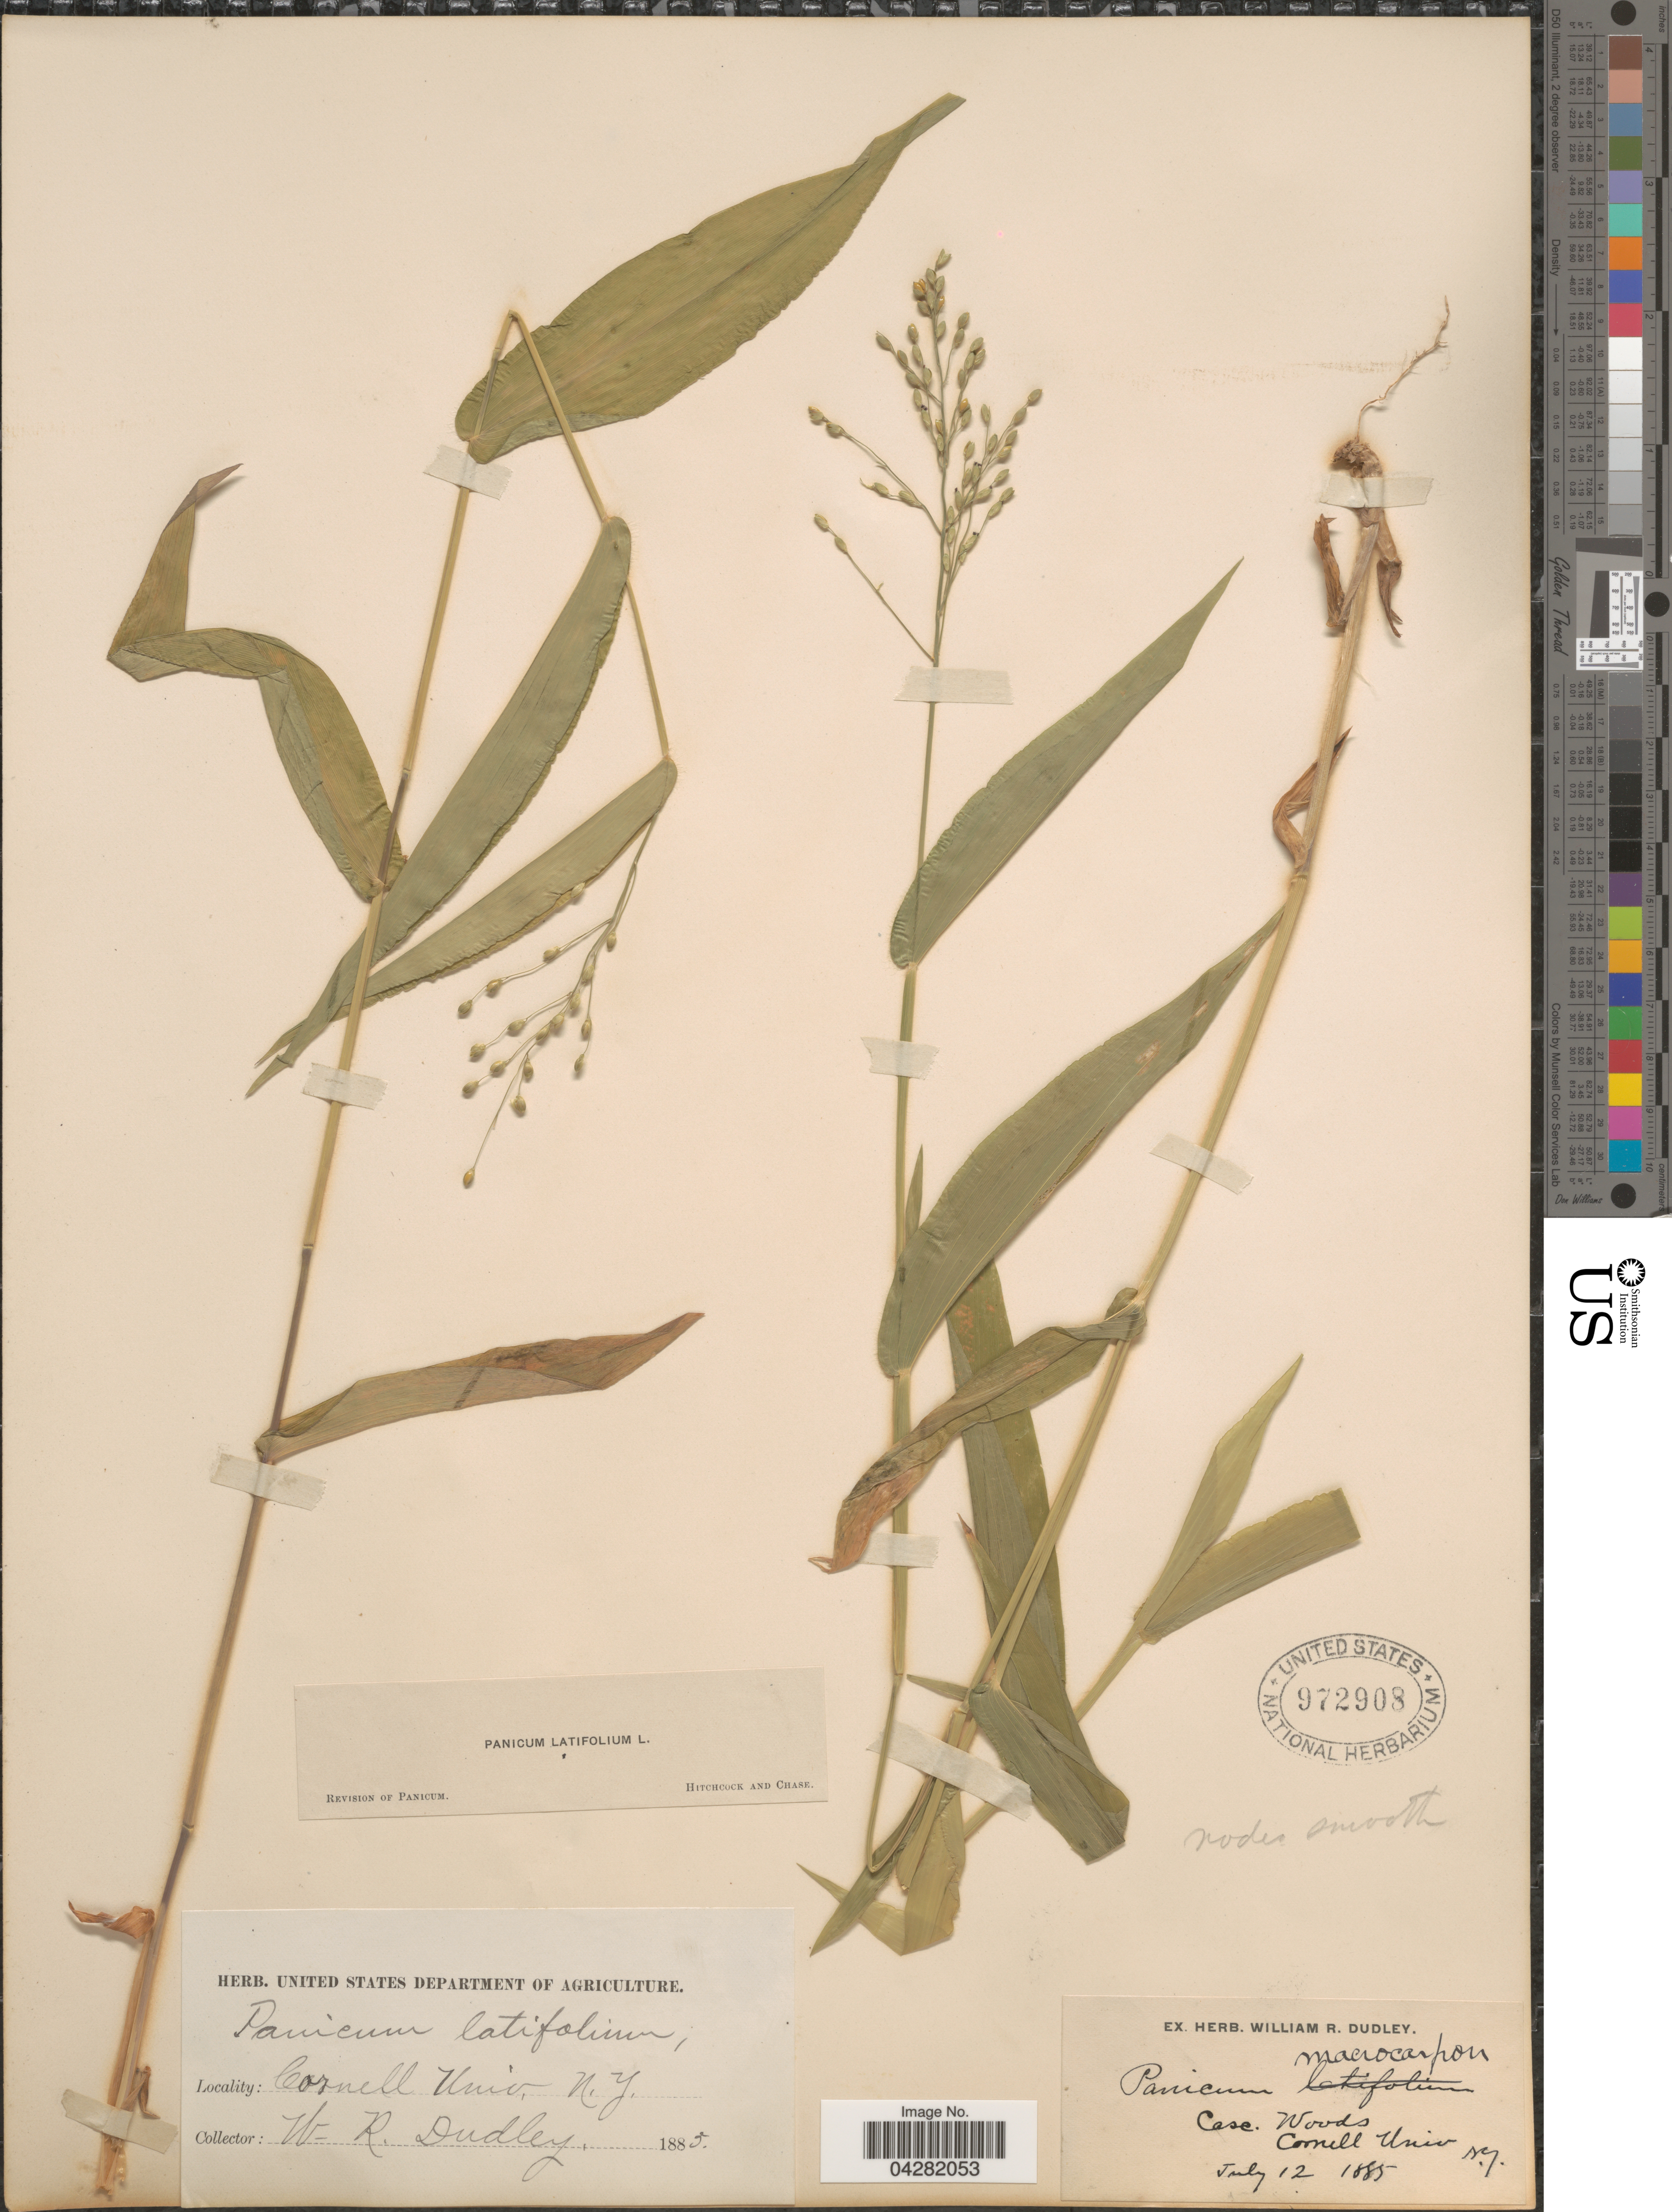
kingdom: Plantae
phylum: Tracheophyta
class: Liliopsida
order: Poales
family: Poaceae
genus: Dichanthelium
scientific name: Dichanthelium latifolium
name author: (L.) Harvill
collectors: W. Dudley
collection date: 1885-07-12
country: United States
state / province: New York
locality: Cornell Univ.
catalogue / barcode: US 972908